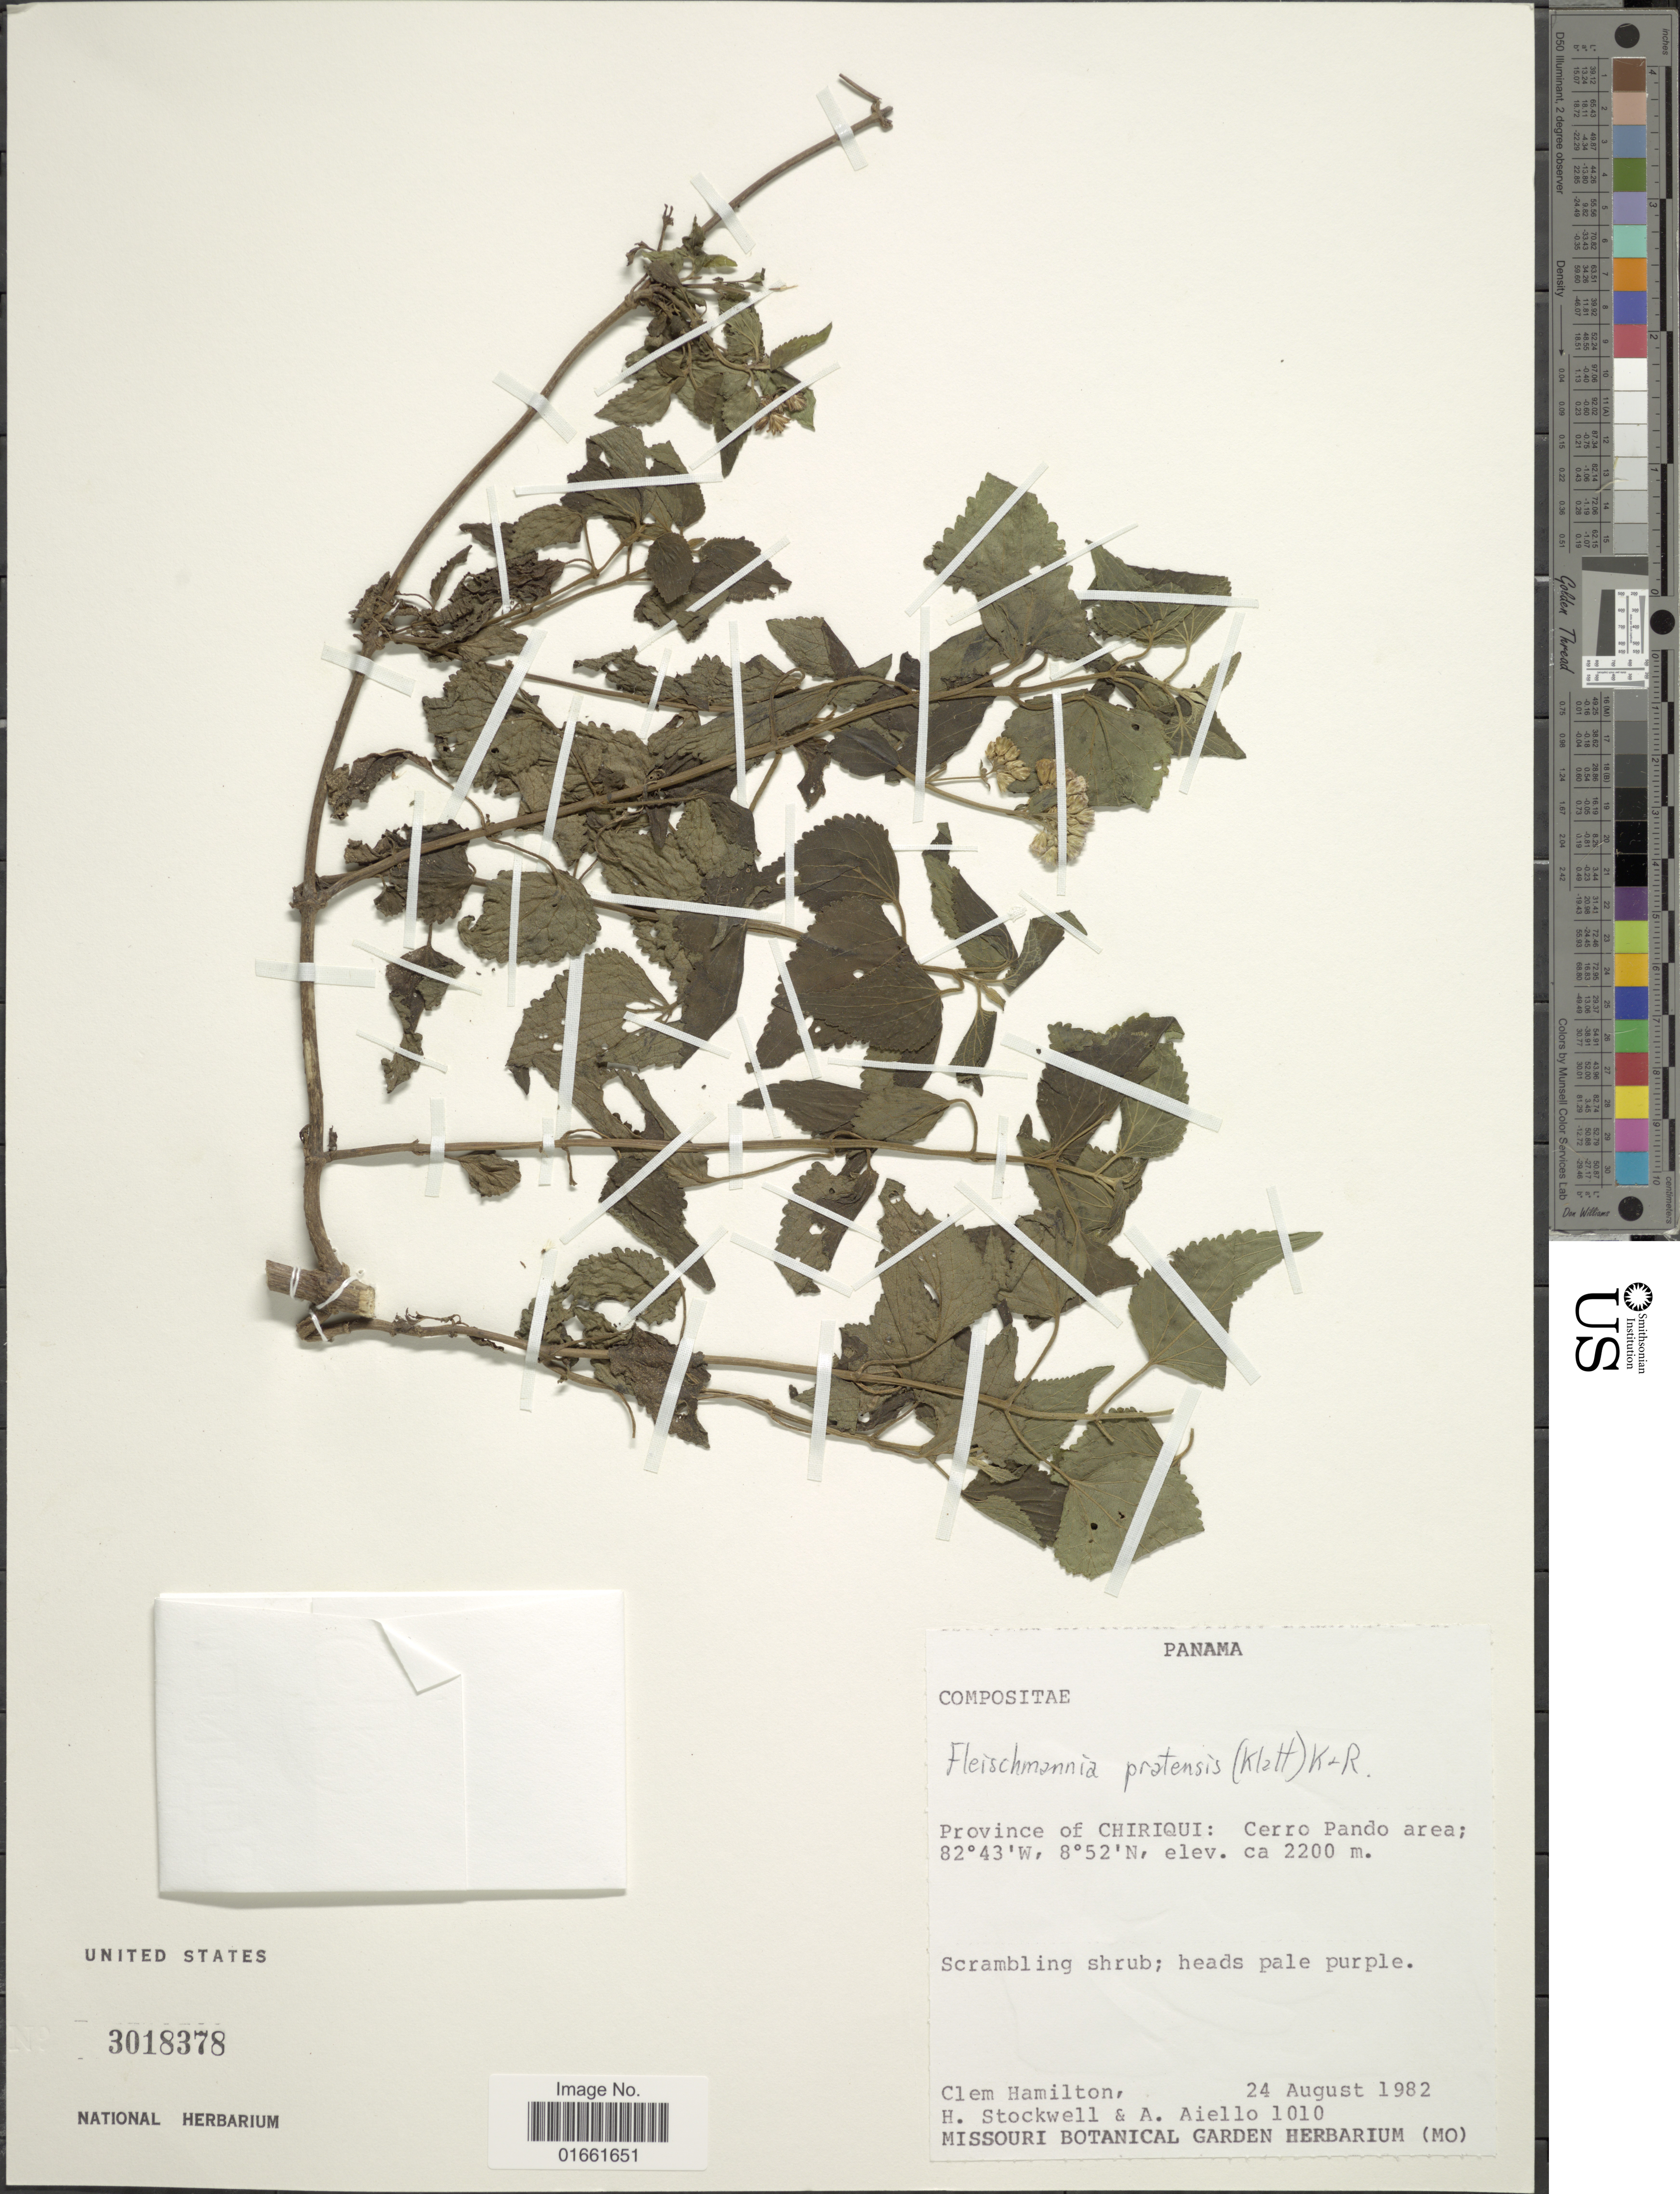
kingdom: Plantae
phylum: Tracheophyta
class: Magnoliopsida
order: Asterales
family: Asteraceae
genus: Fleischmannia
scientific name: Fleischmannia pratensis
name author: (Klatt) R.M. King & H. Rob.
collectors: C. W. Hamilton, H. Stockwell & A. Aiello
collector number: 1010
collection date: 1982-08-24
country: Panama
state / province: Chiriqui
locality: Province of Chiriqui: Cerro Pando area.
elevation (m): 2200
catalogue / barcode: US 3018378